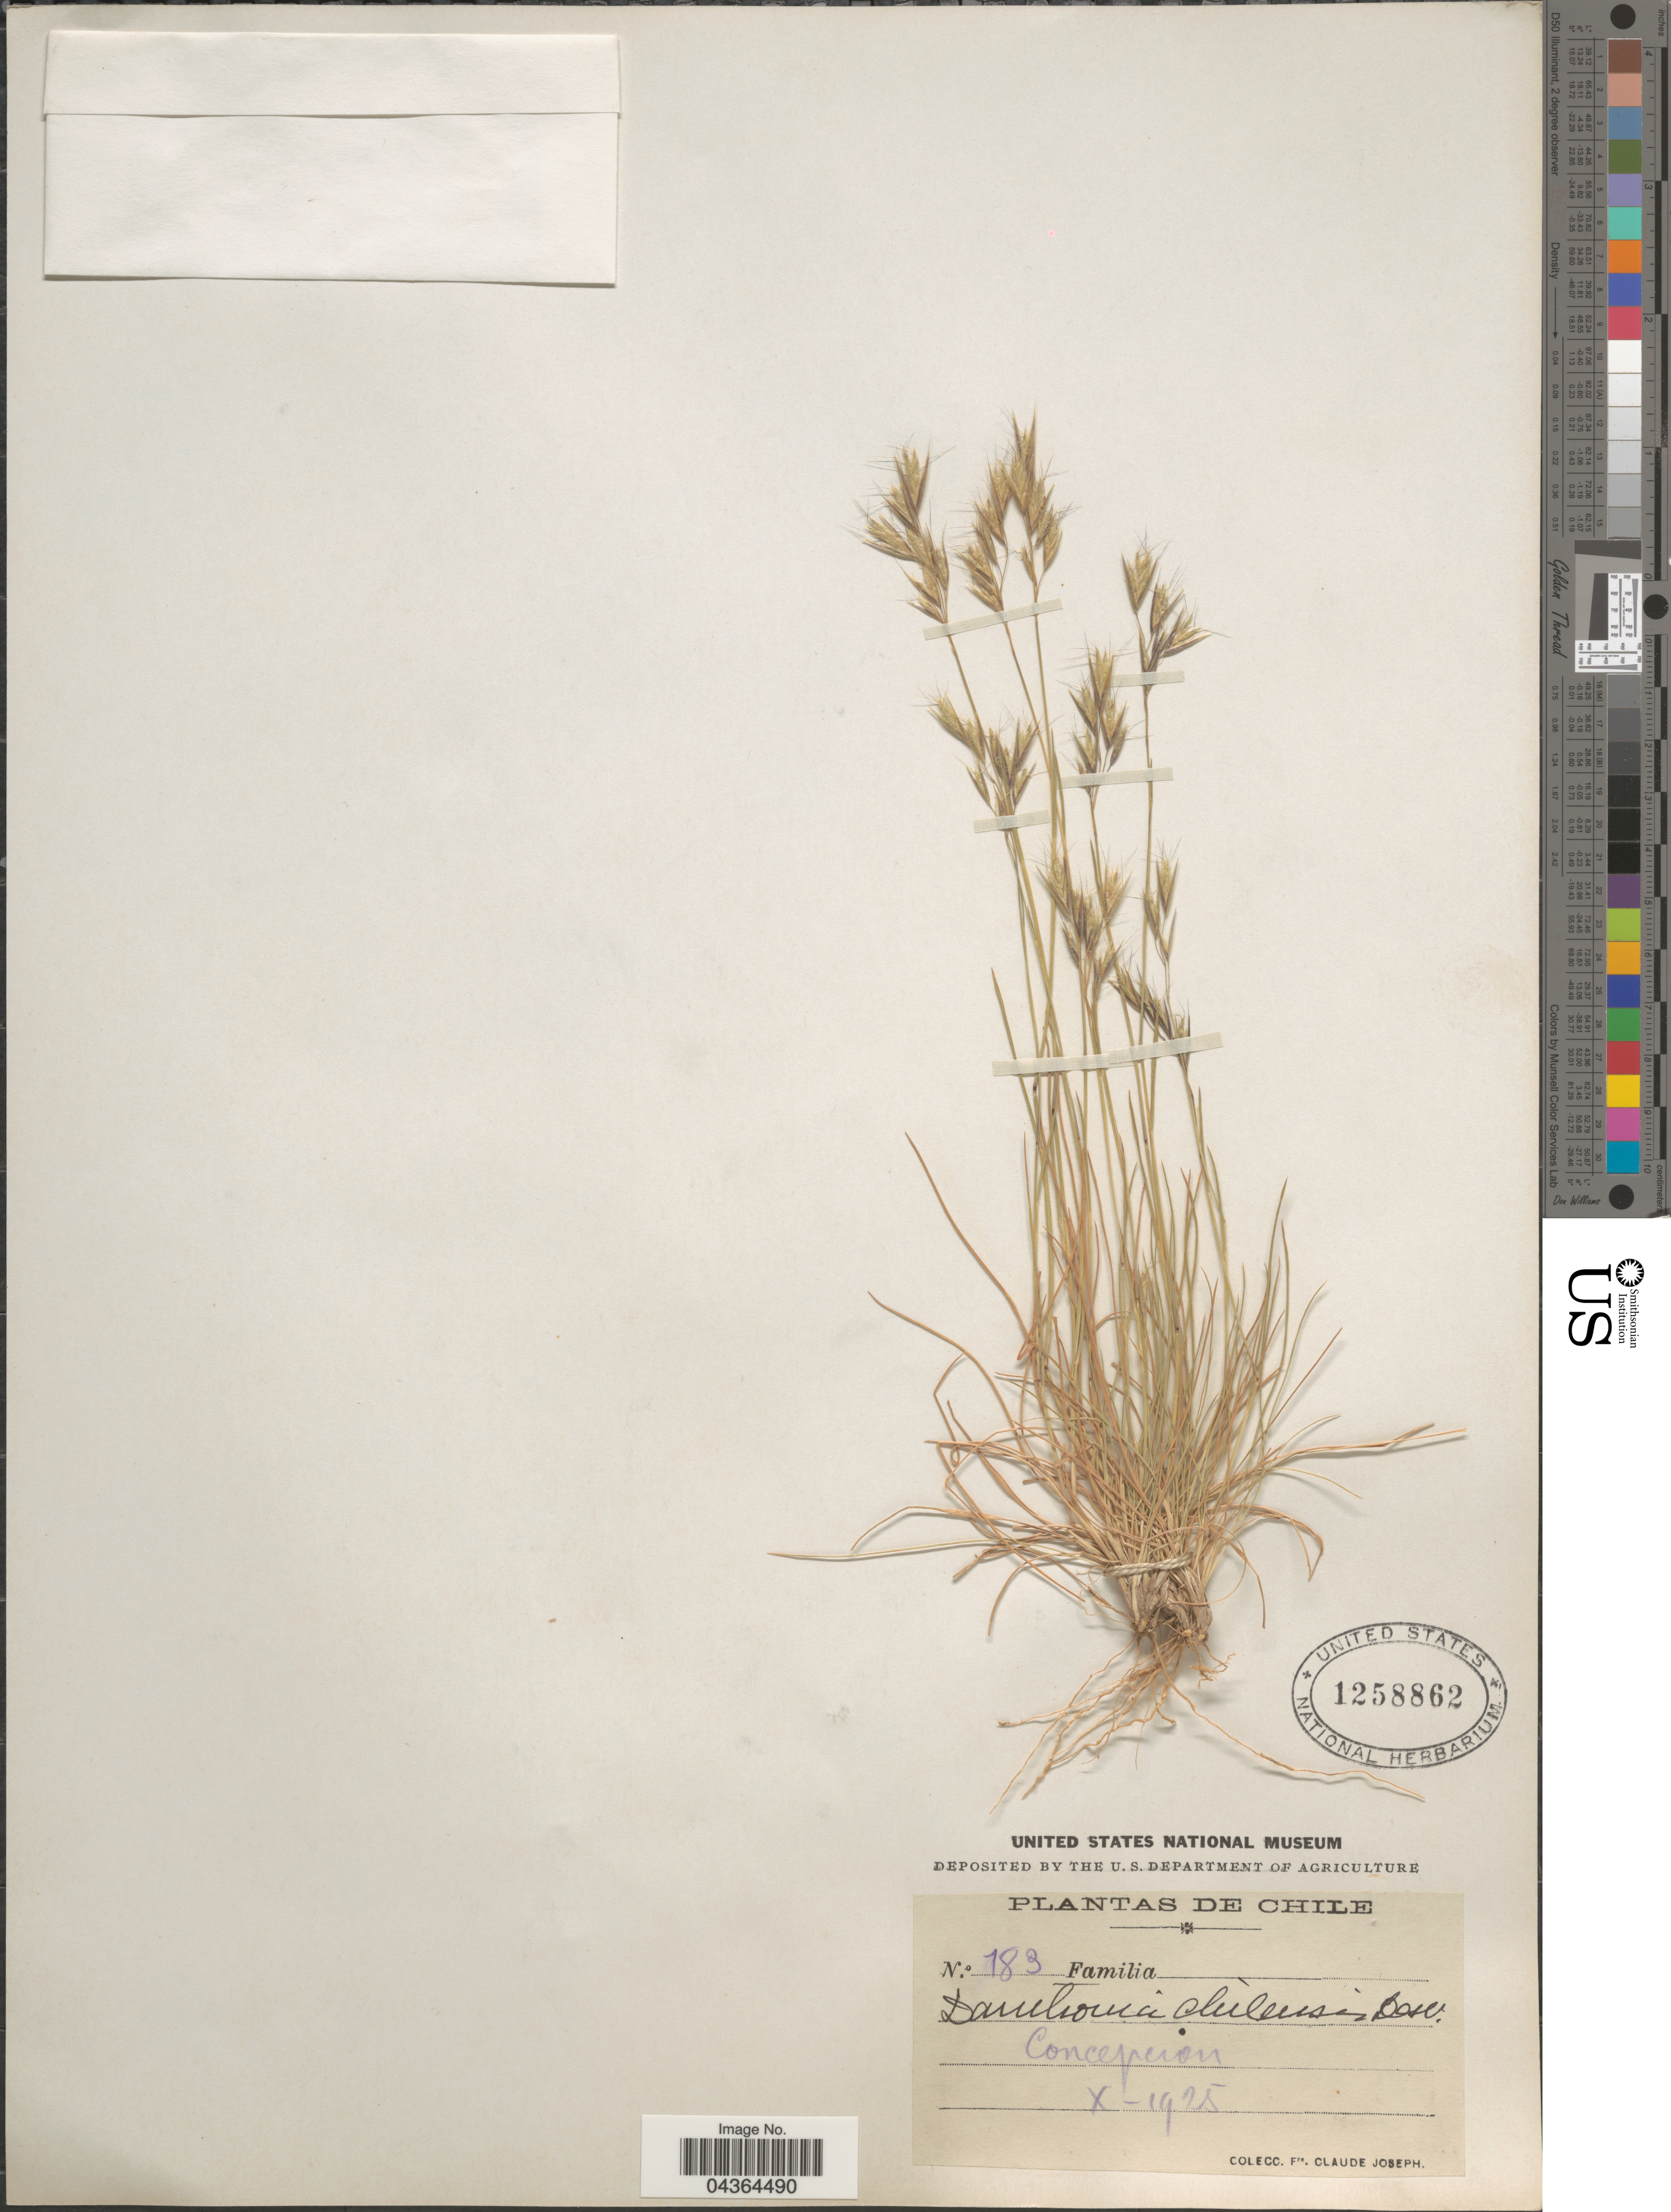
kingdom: Plantae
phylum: Tracheophyta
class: Liliopsida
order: Poales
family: Poaceae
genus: Danthonia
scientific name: Danthonia chilensis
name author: É. Desv.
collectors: Bro. Claude-Joseph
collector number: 183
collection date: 1925-10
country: Chile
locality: Concepcion.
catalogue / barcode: US 1258862